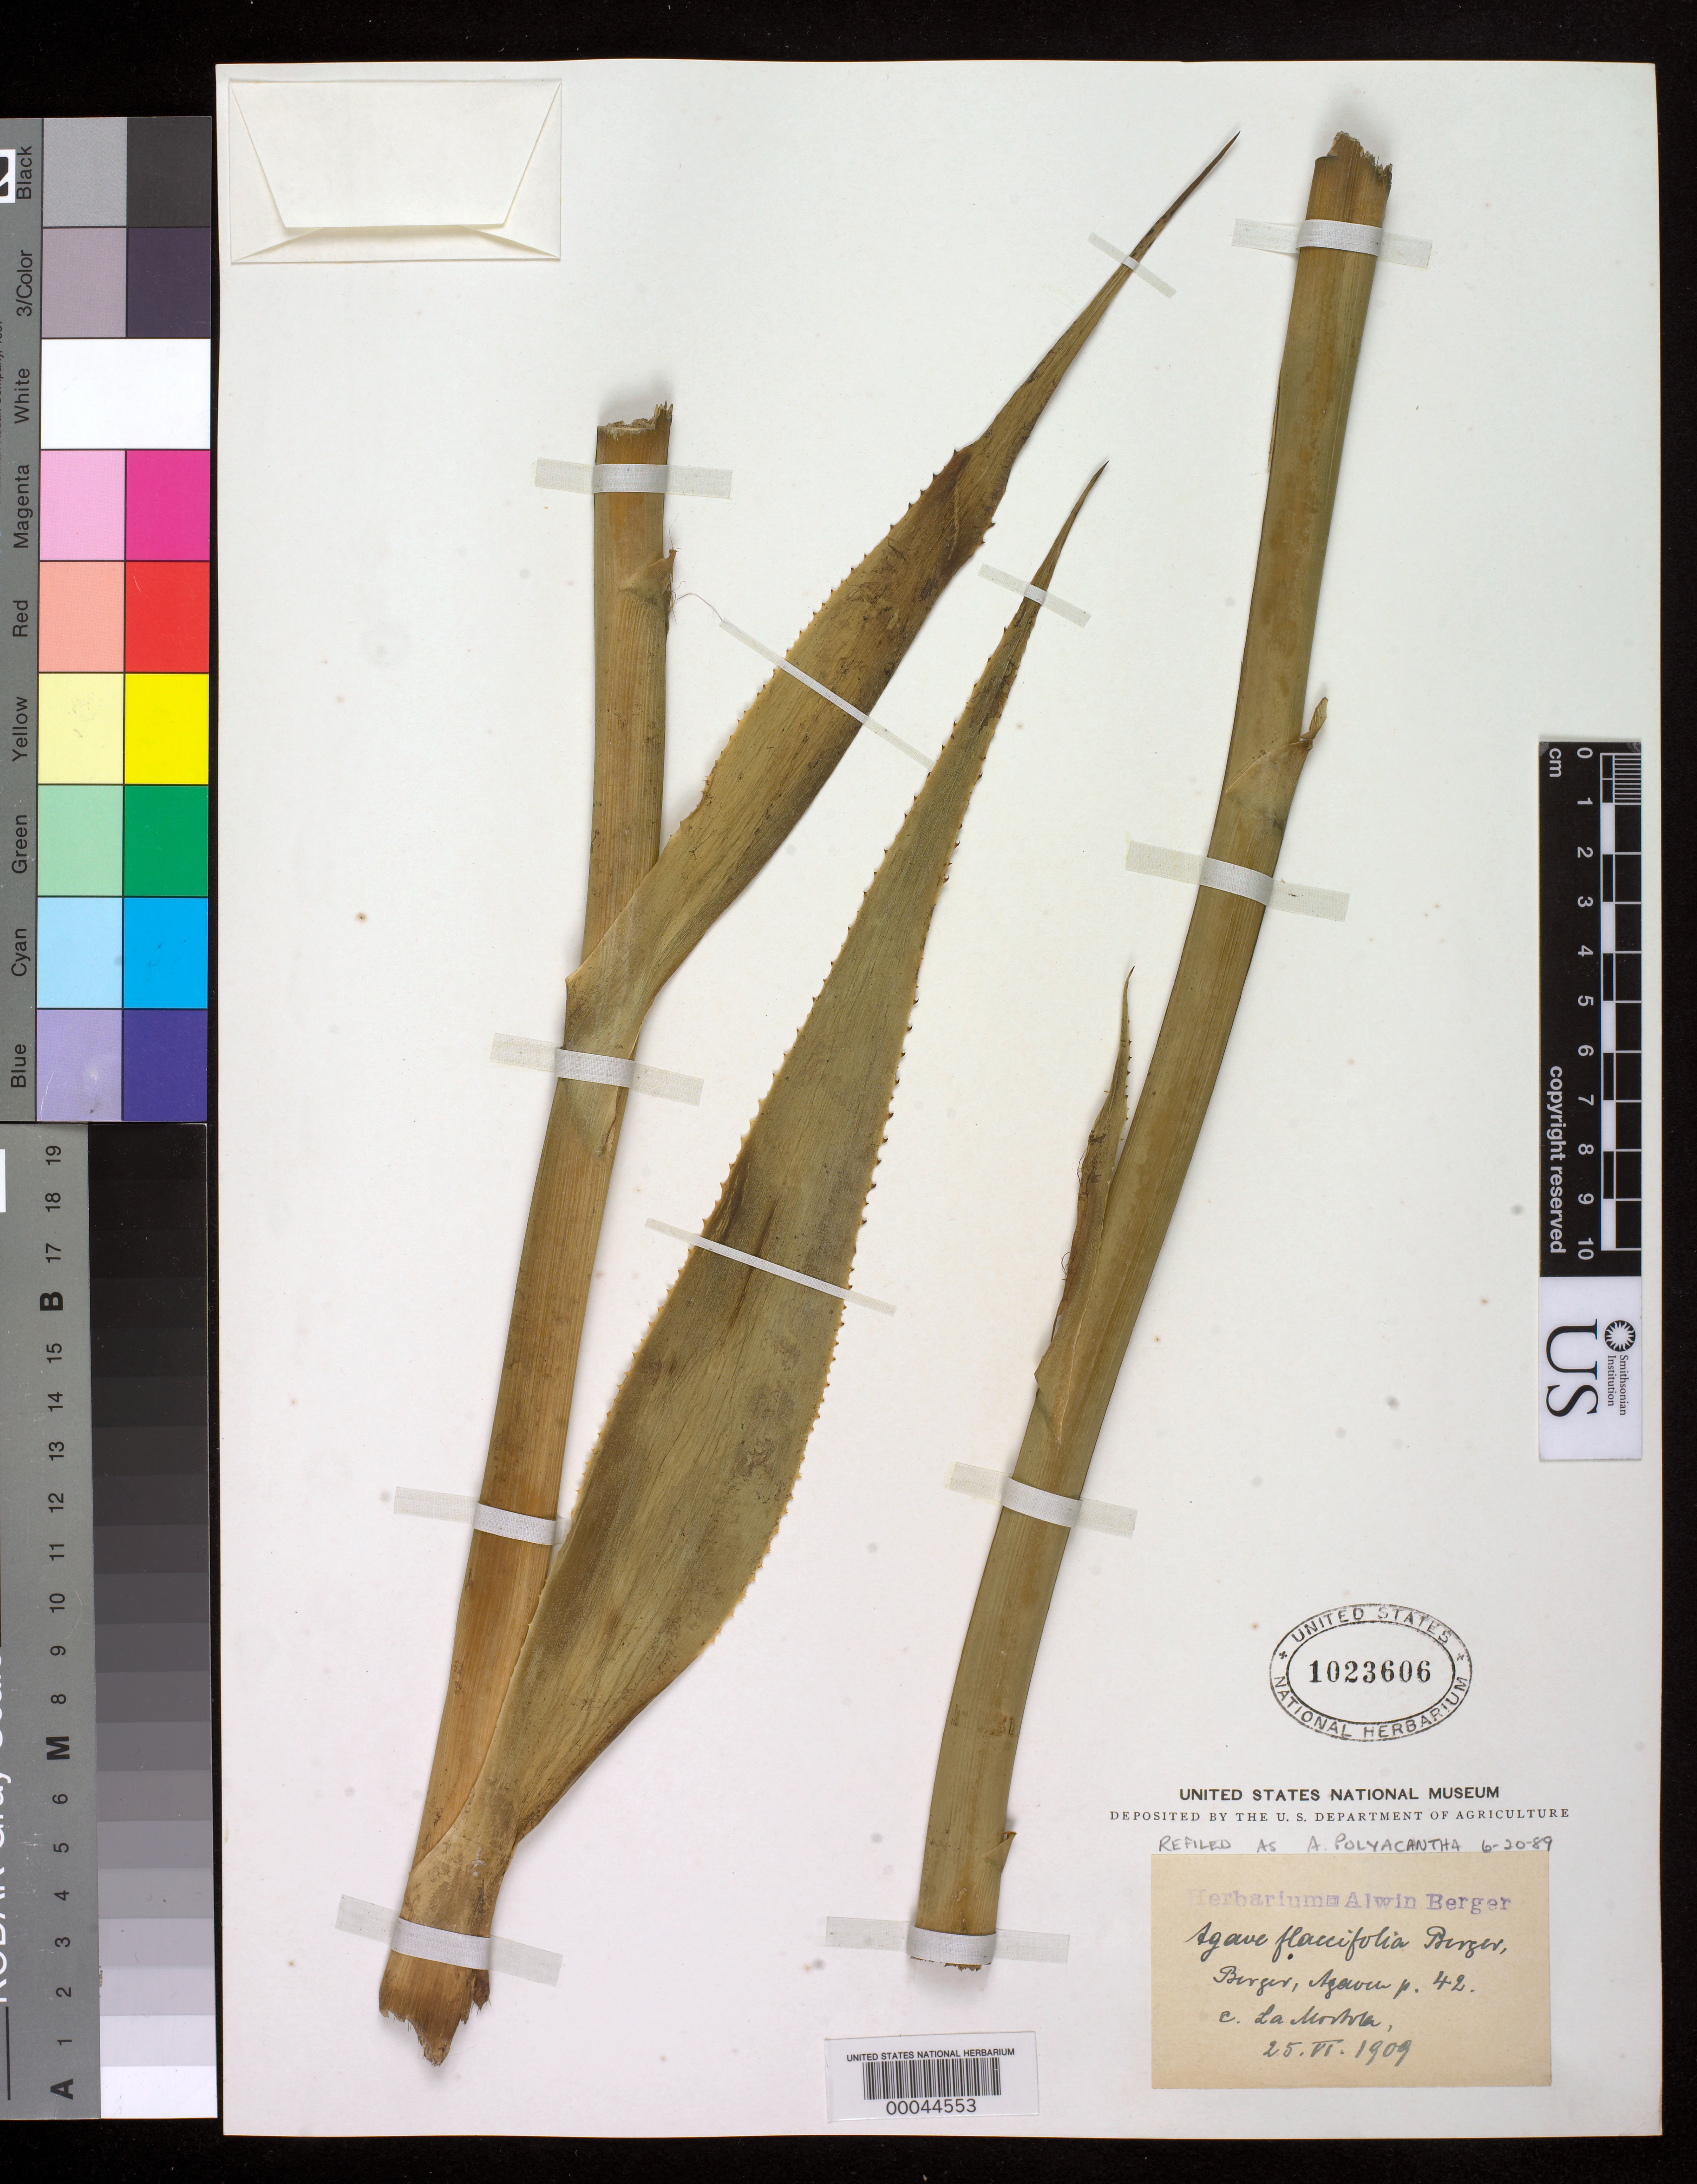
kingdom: Plantae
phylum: Tracheophyta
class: Liliopsida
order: Asparagales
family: Asparagaceae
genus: Agave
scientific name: Agave polyacantha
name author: Haw.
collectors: ex herb. A. Berger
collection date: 1909-06-02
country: Mexico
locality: Cultivated at La Mortola, Italy.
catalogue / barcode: US 1023606